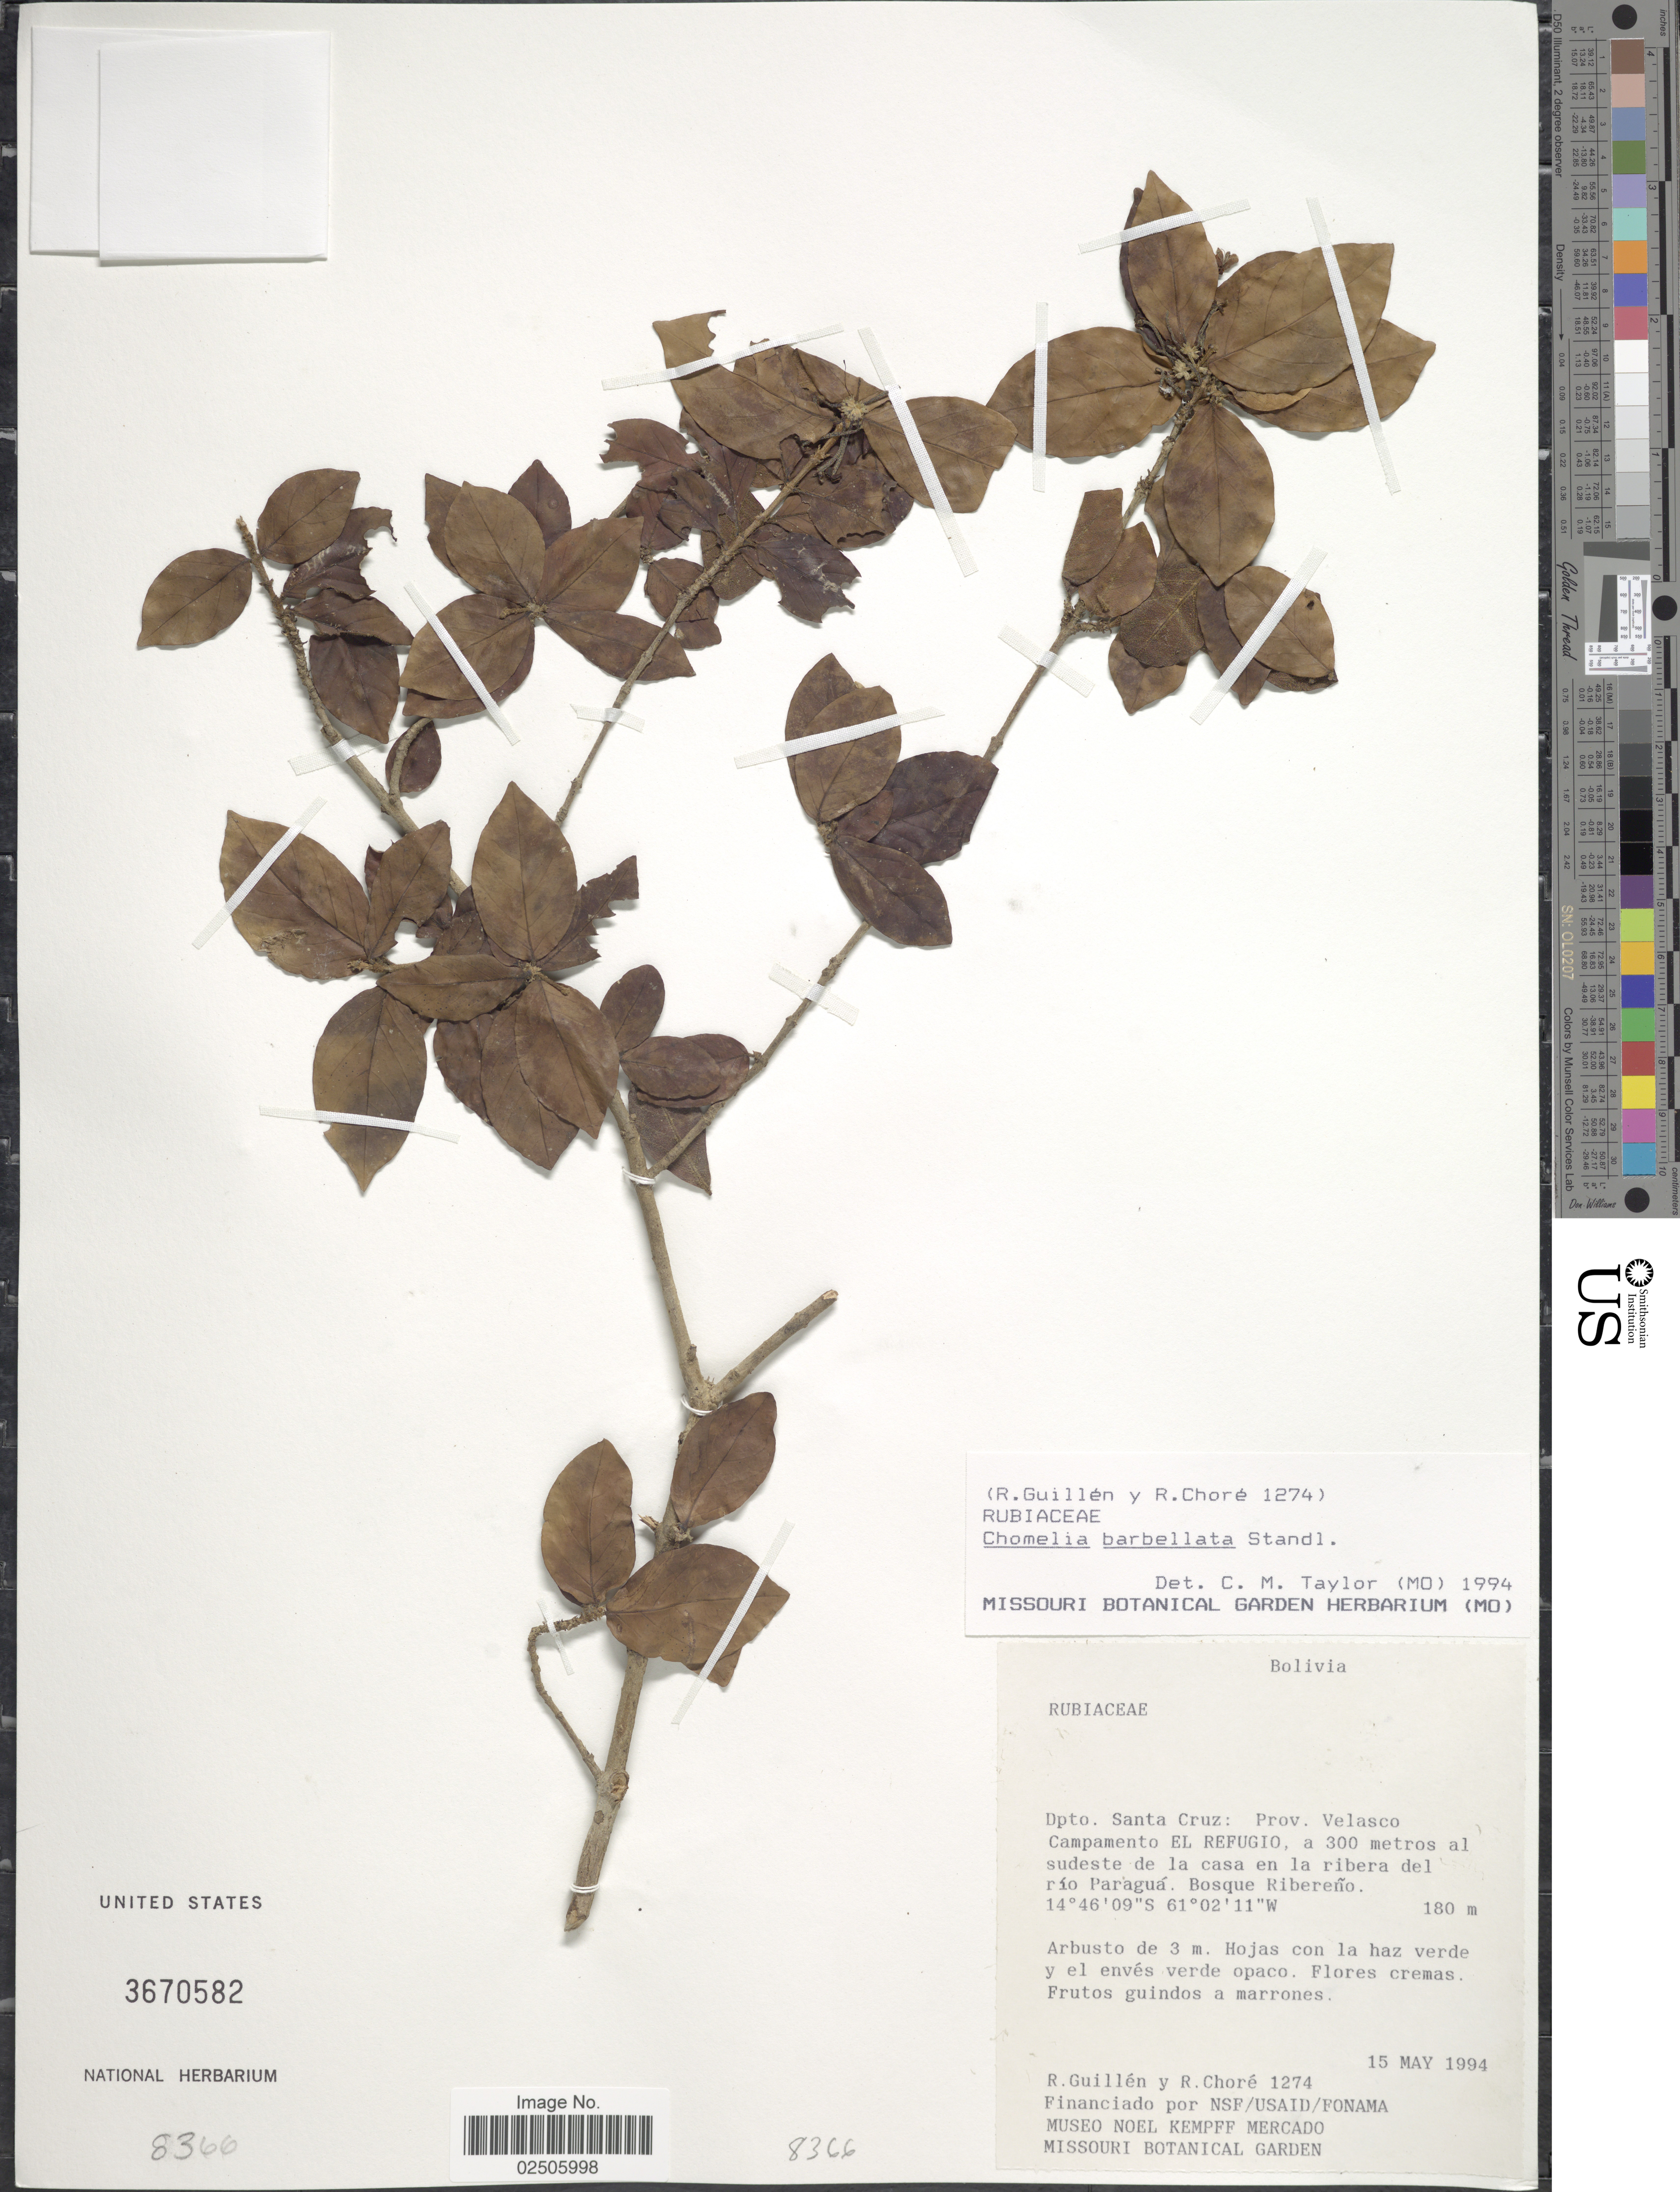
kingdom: Plantae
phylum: Tracheophyta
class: Magnoliopsida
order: Gentianales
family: Rubiaceae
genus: Chomelia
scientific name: Chomelia barbellata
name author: Standl.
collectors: R. Guillen & R. Choré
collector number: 1274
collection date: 1994-05-15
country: Bolivia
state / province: Santa Cruz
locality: Prov. Velasco Campamento El Refugio, al sudeste de la casa en la ribera del rio Paragua. Bosque Ribereno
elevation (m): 180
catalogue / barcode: US 3670582